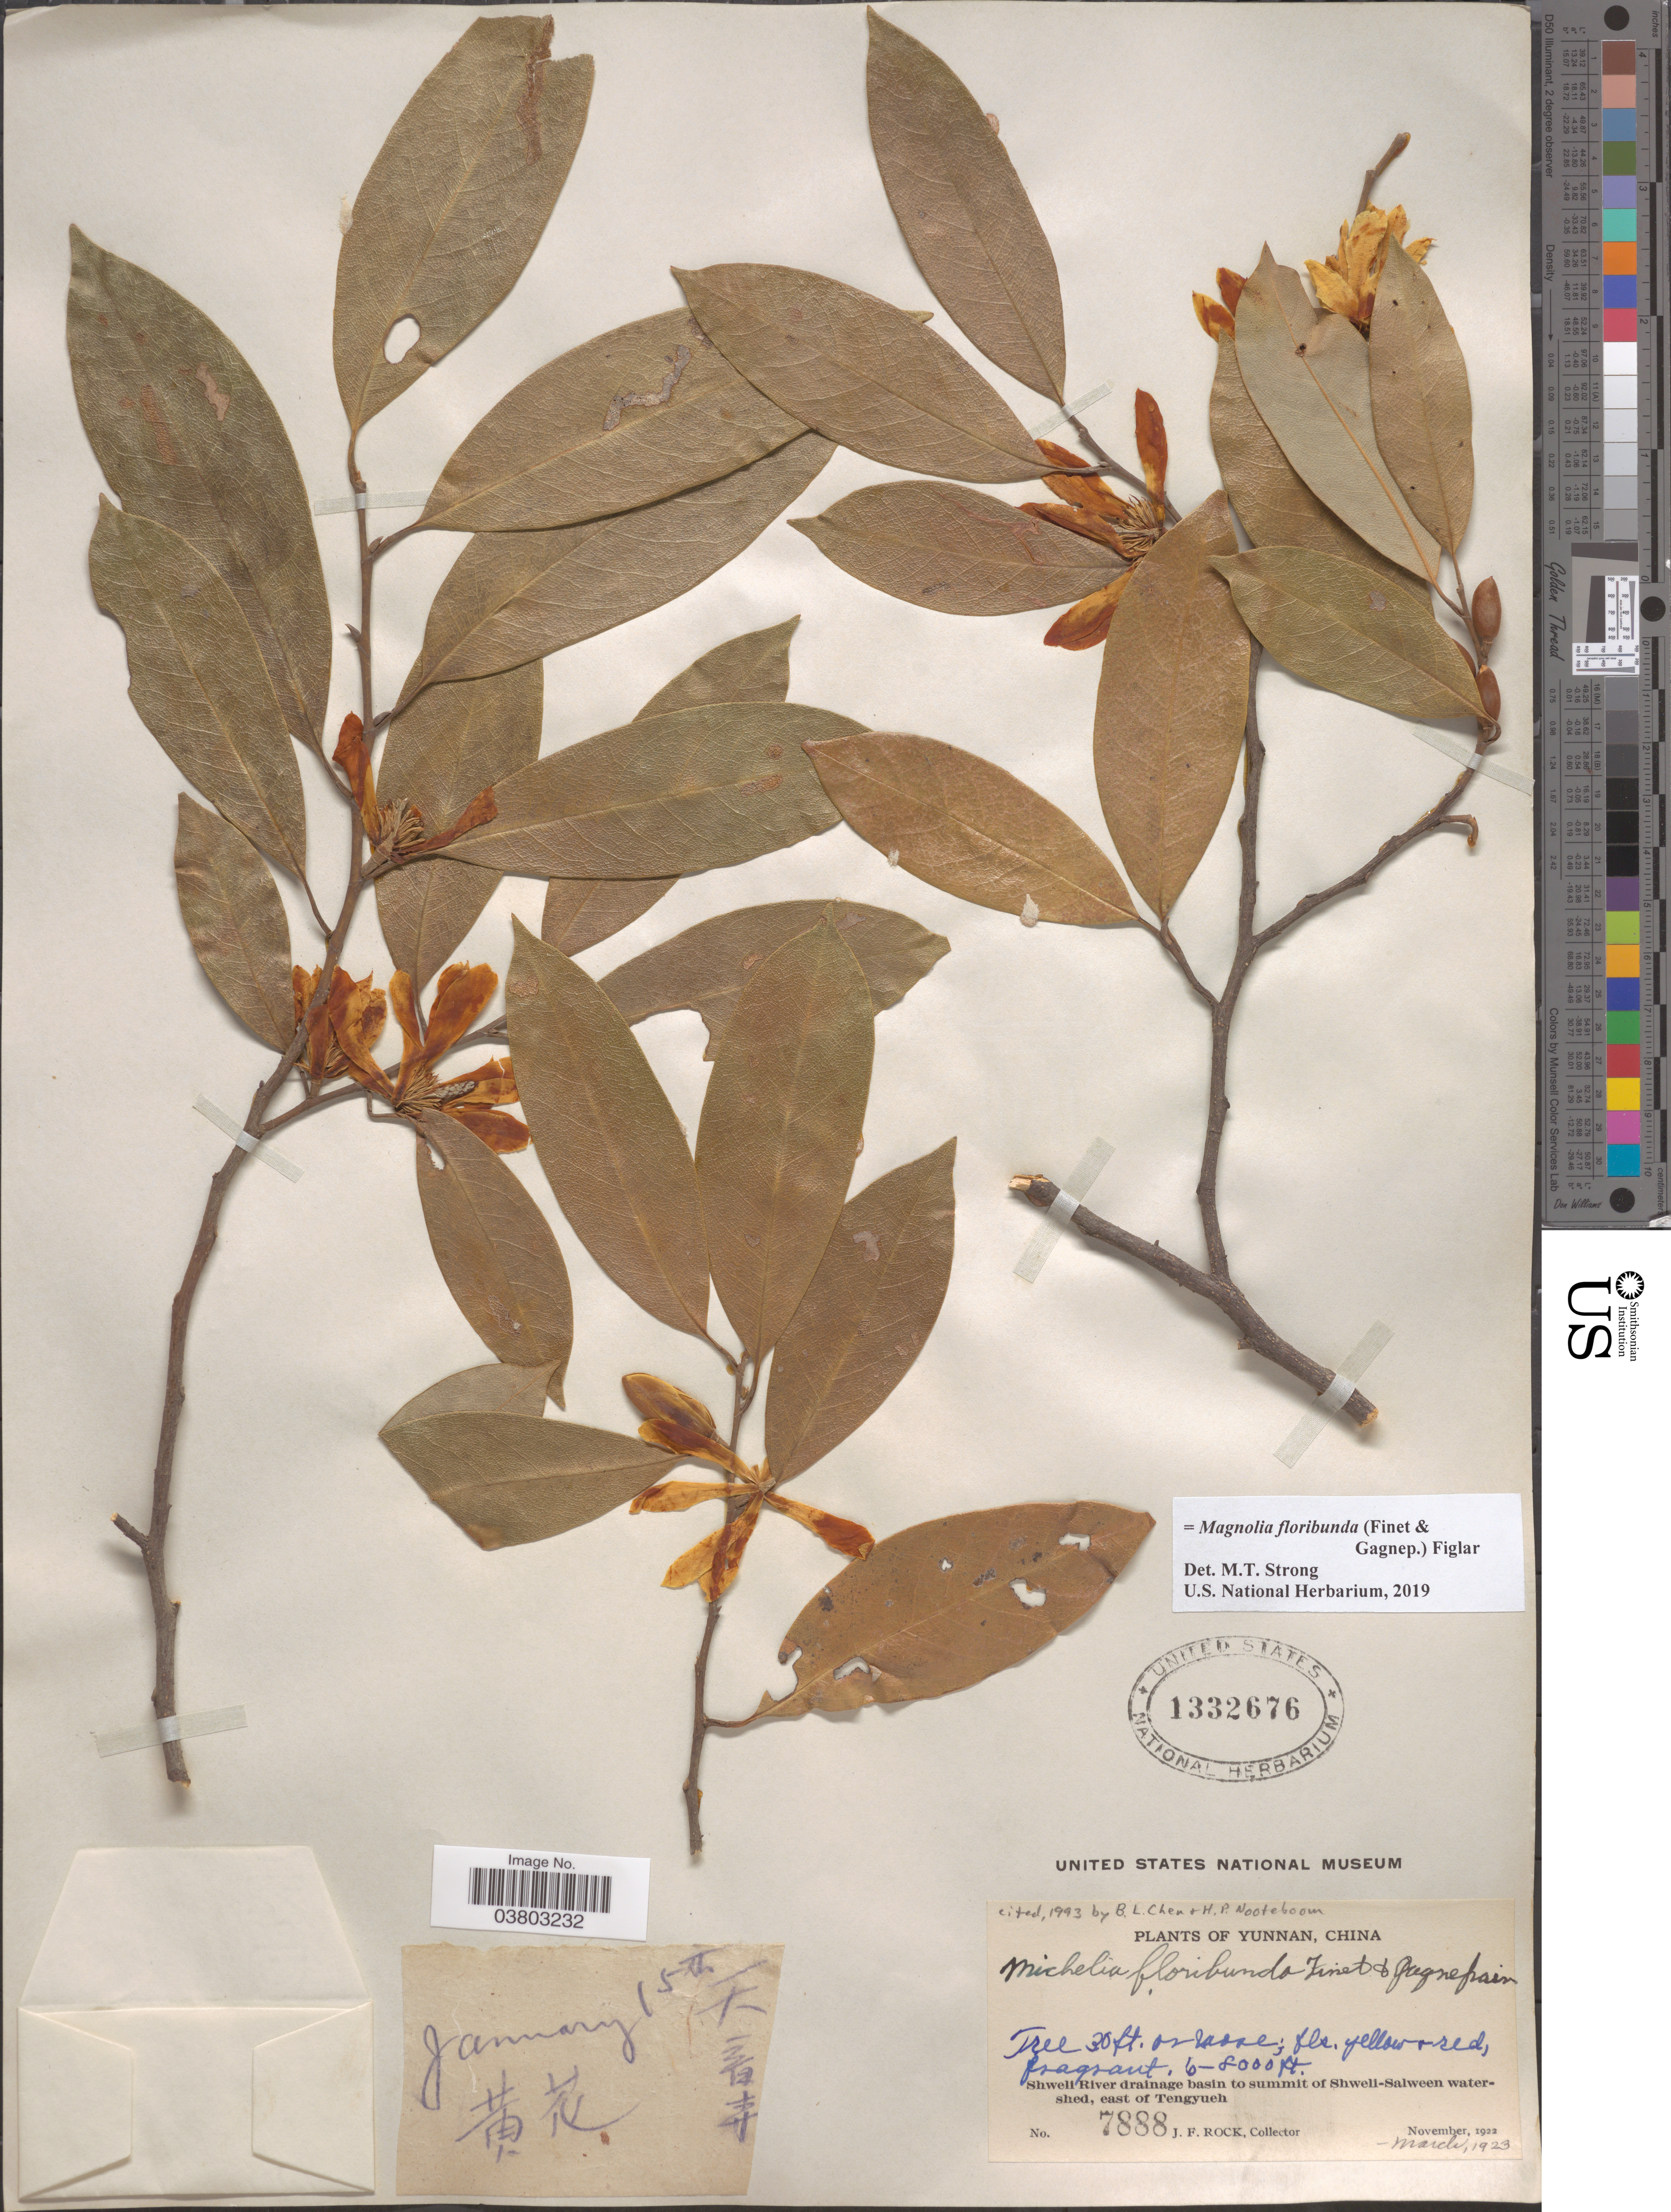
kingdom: Plantae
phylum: Tracheophyta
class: Magnoliopsida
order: Magnoliales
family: Magnoliaceae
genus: Magnolia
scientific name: Magnolia floribunda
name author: (Finet & Gagnep.) Figlar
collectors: J. Rock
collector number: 7888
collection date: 1922-11/1923-03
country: China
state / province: Yunnan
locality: Shweli River drainage basin to summit of Shweli-Salween watershed, east of Tengyueh.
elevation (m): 1829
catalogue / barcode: US 1332676